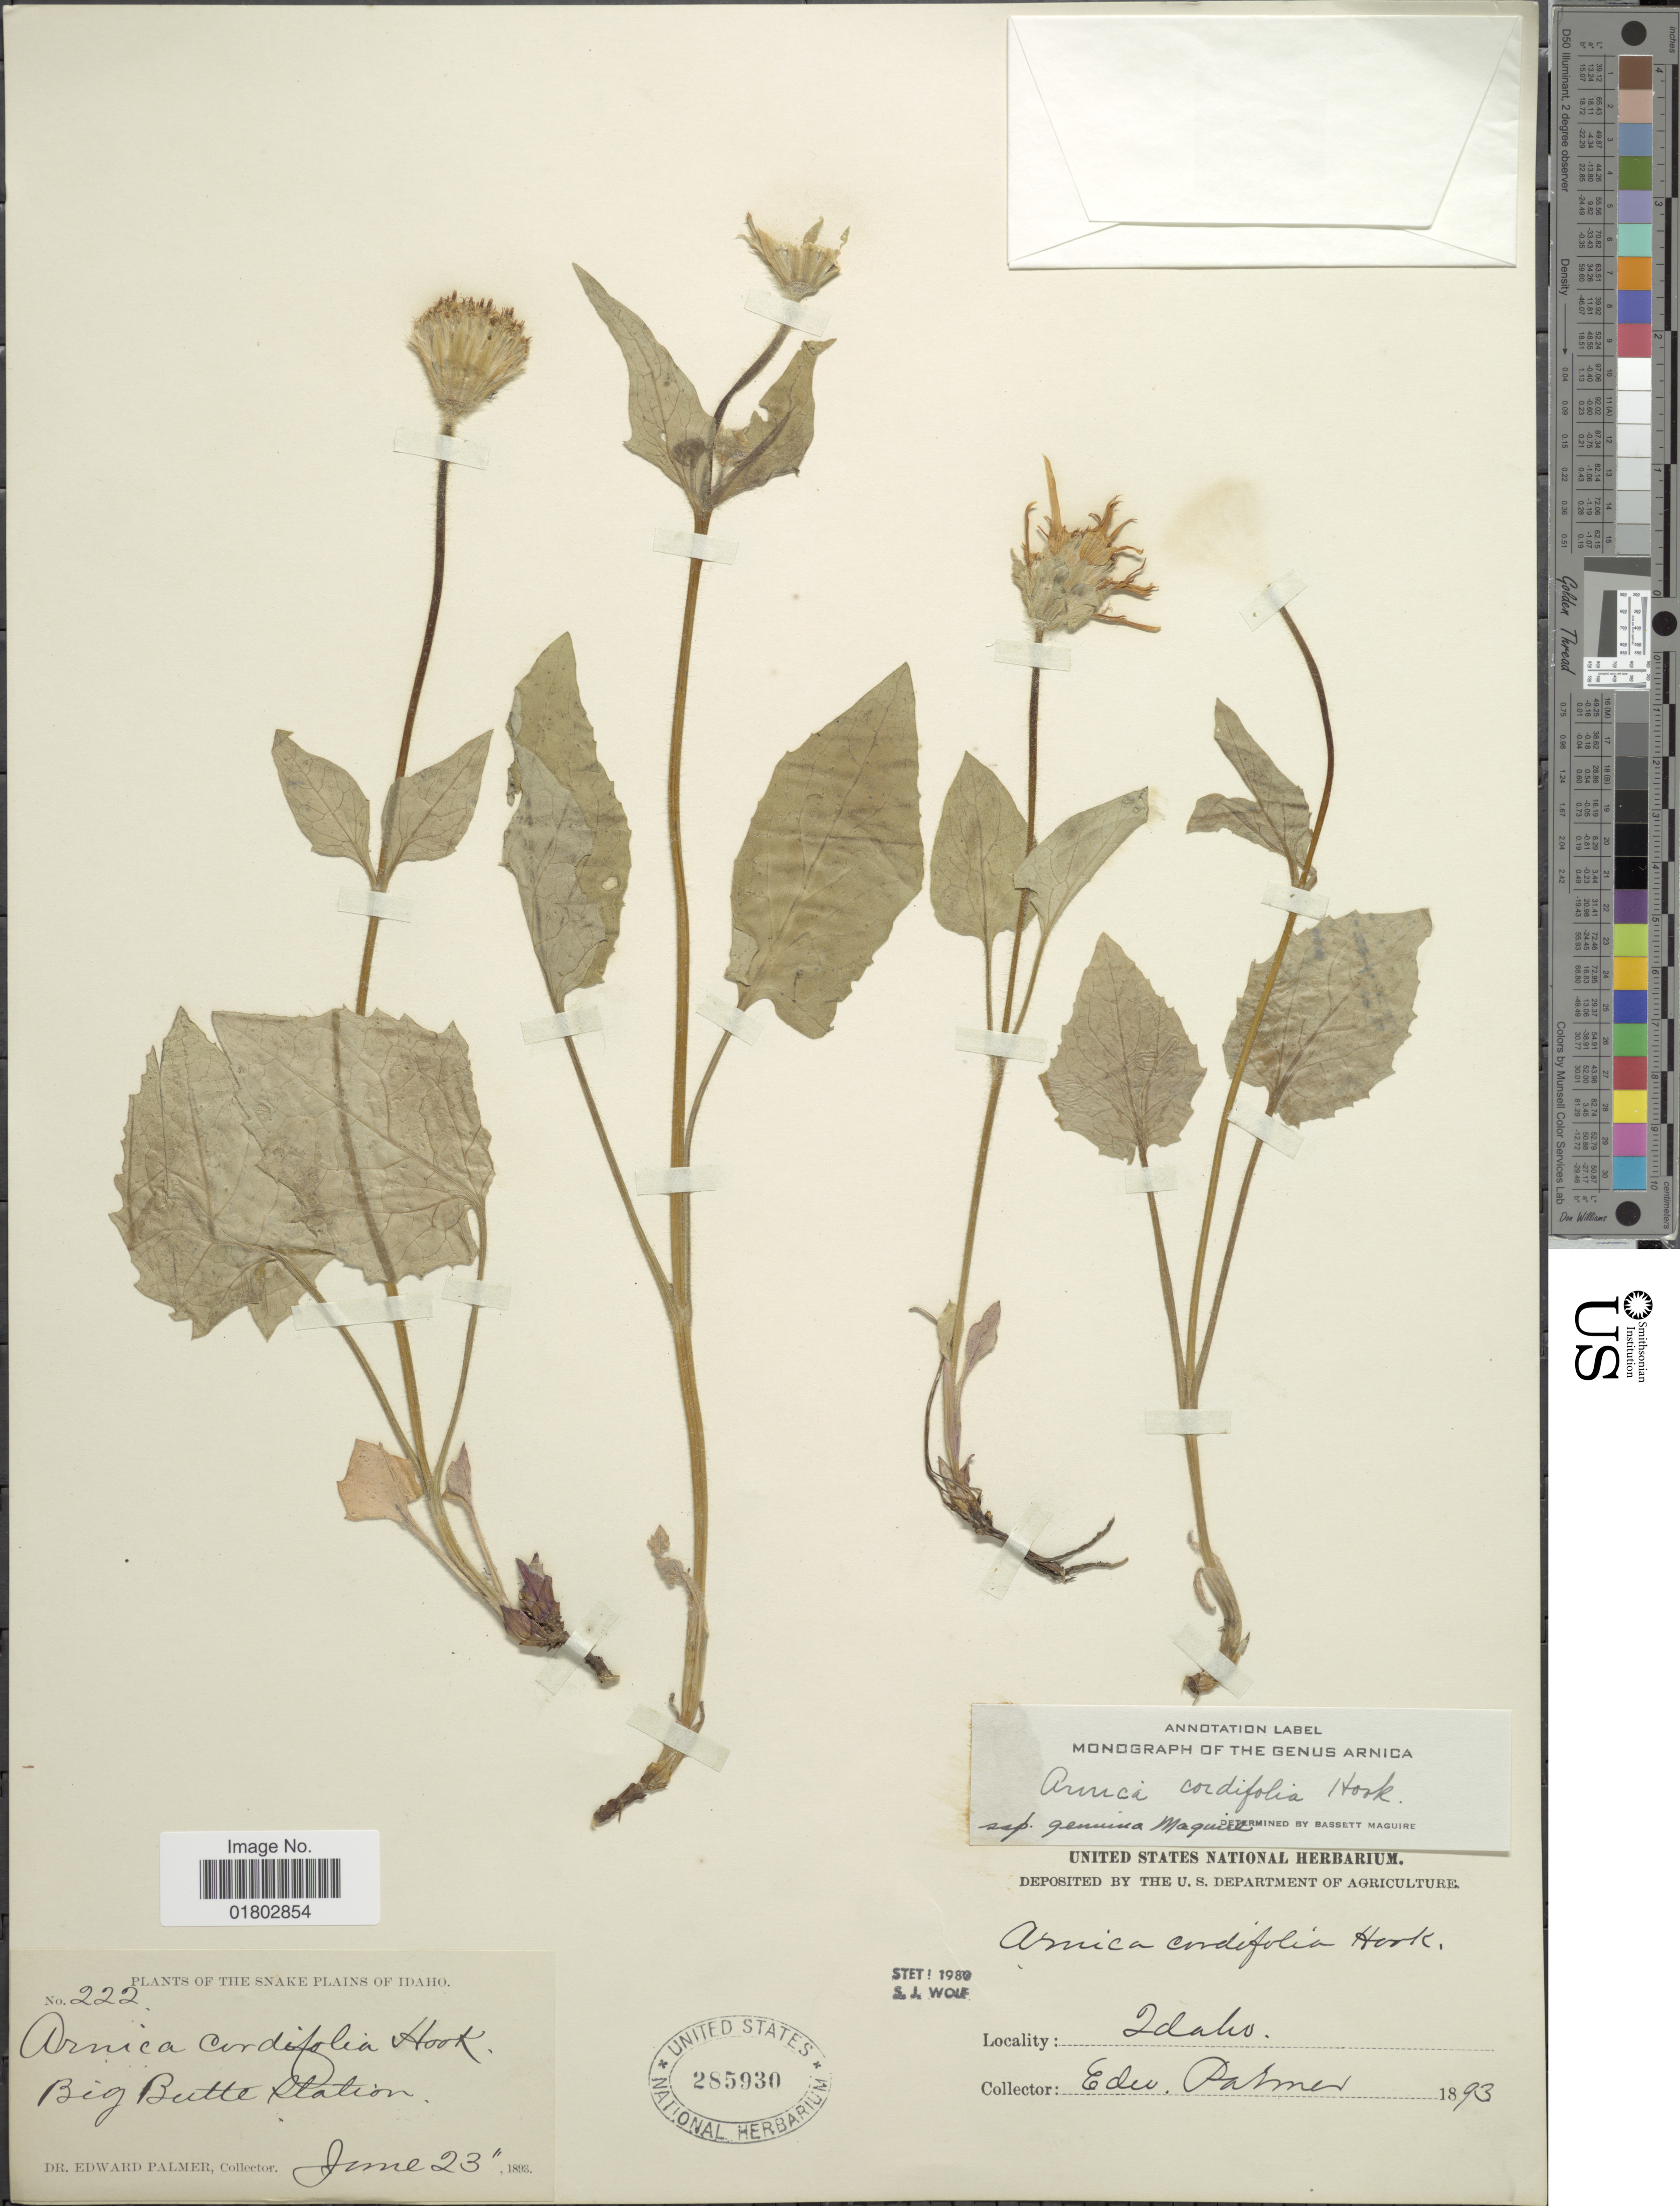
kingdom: Plantae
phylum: Tracheophyta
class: Magnoliopsida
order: Asterales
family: Asteraceae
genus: Arnica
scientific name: Arnica cordifolia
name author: Hook.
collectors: E. Palmer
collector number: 222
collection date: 1893-06-23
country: United States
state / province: Idaho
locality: The Snake Plains of Idaho, Big Butte Station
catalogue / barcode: US 285930